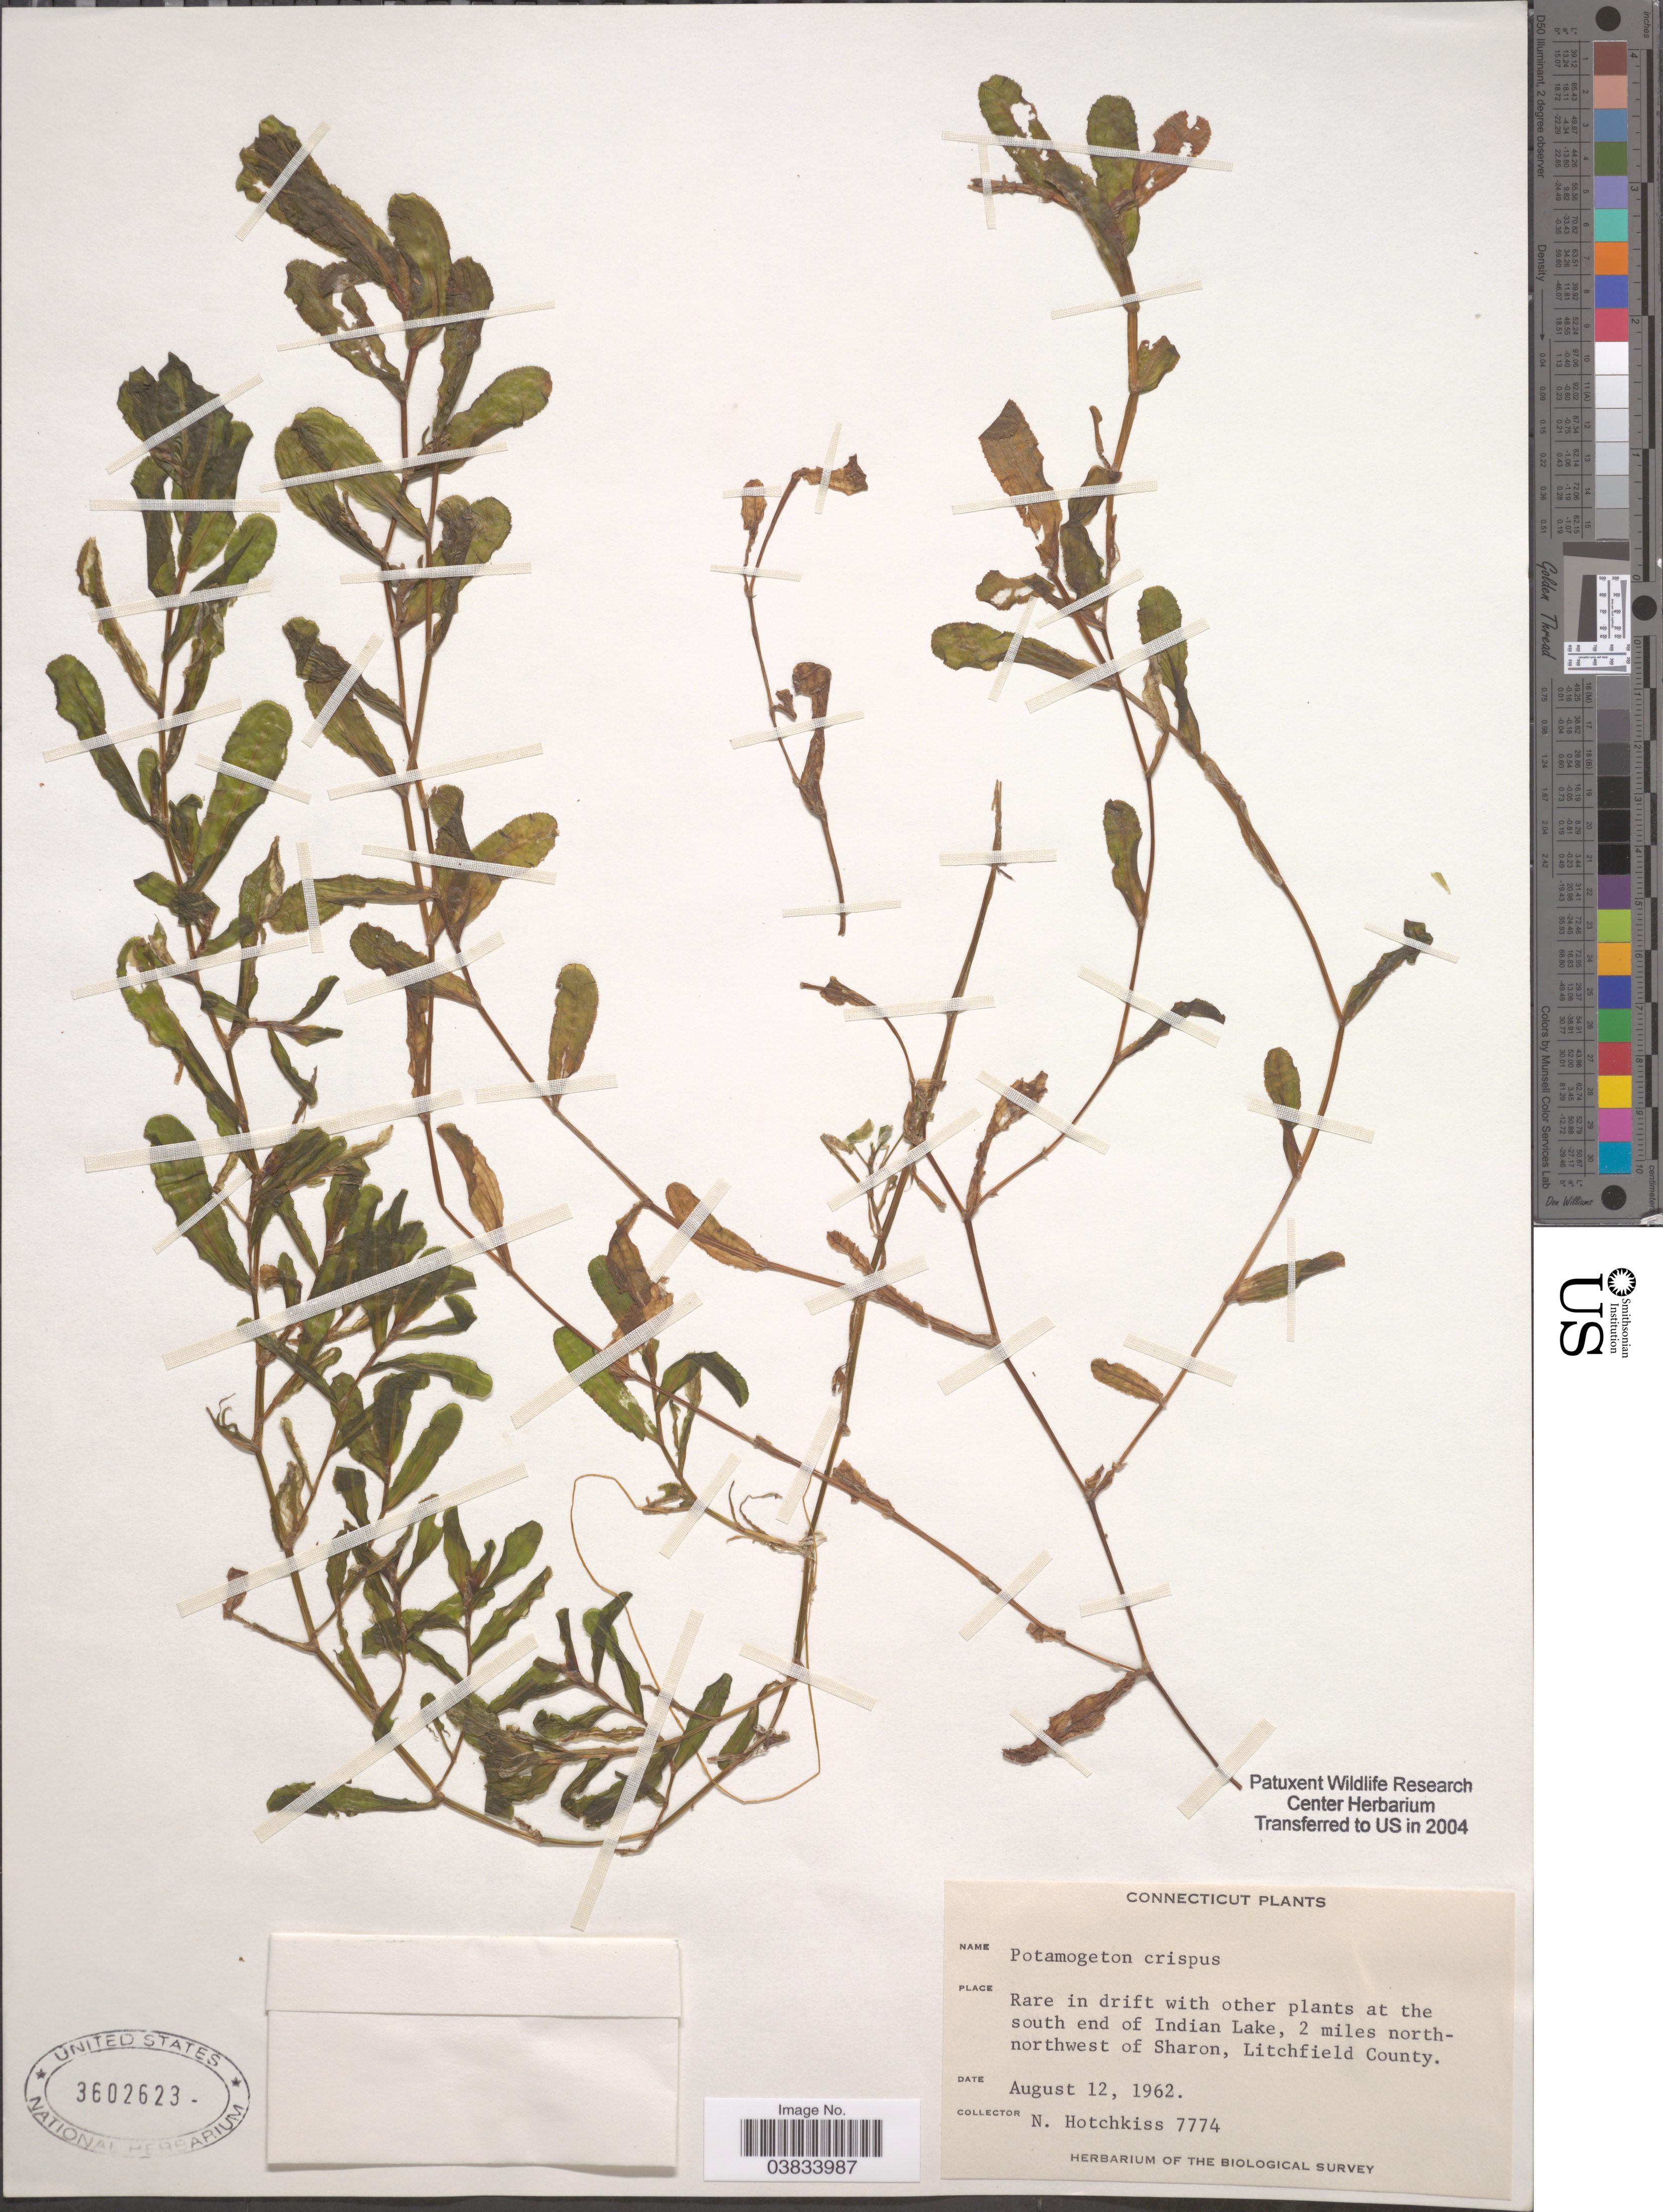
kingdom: Plantae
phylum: Tracheophyta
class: Liliopsida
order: Alismatales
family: Potamogetonaceae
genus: Potamogeton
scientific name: Potamogeton crispus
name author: L.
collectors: N. Hotchkiss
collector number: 7774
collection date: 1962-08-12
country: United States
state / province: Connecticut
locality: In drift with other plants at the south end of Indian Lake, 2 miles north-northwest of Sharon, Litchfield County.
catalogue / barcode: US 3602623